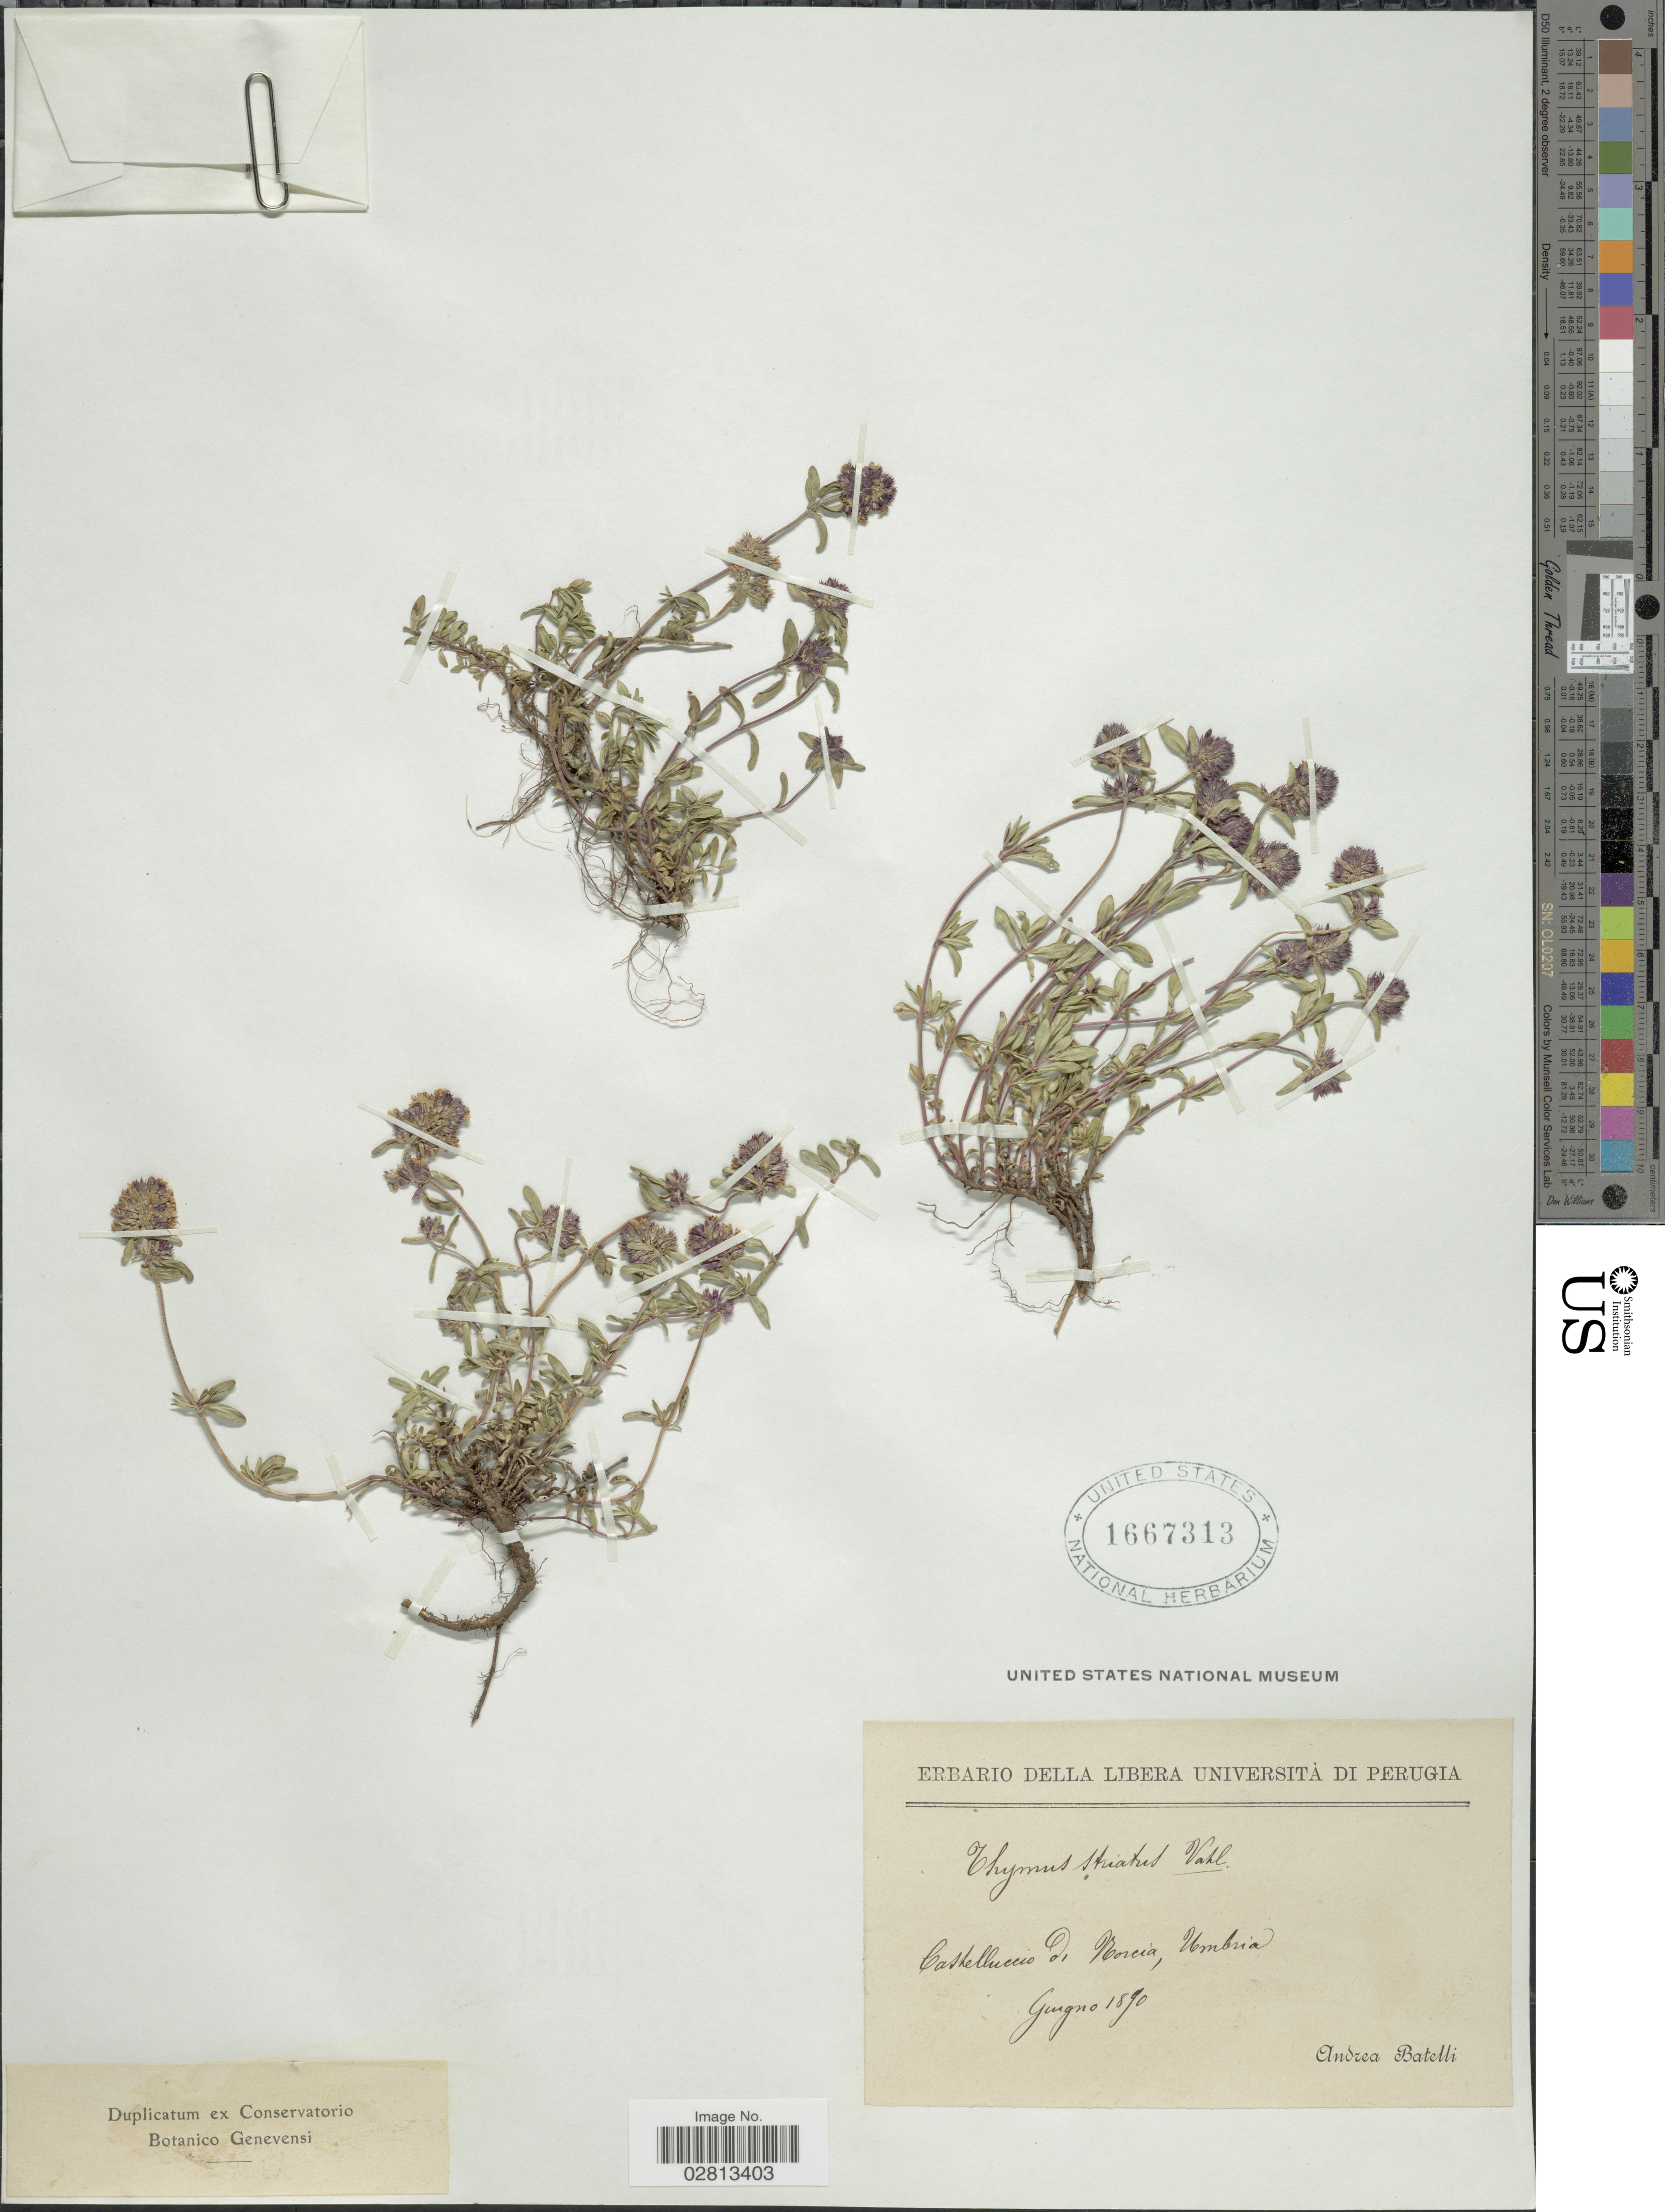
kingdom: Plantae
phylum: Tracheophyta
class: Magnoliopsida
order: Lamiales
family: Lamiaceae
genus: Thymus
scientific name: Thymus striatus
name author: Vahl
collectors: A. Batelli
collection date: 1890-06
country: Italy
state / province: Umbria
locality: Castelluccio di Morcia, Umbria.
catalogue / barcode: US 1667313